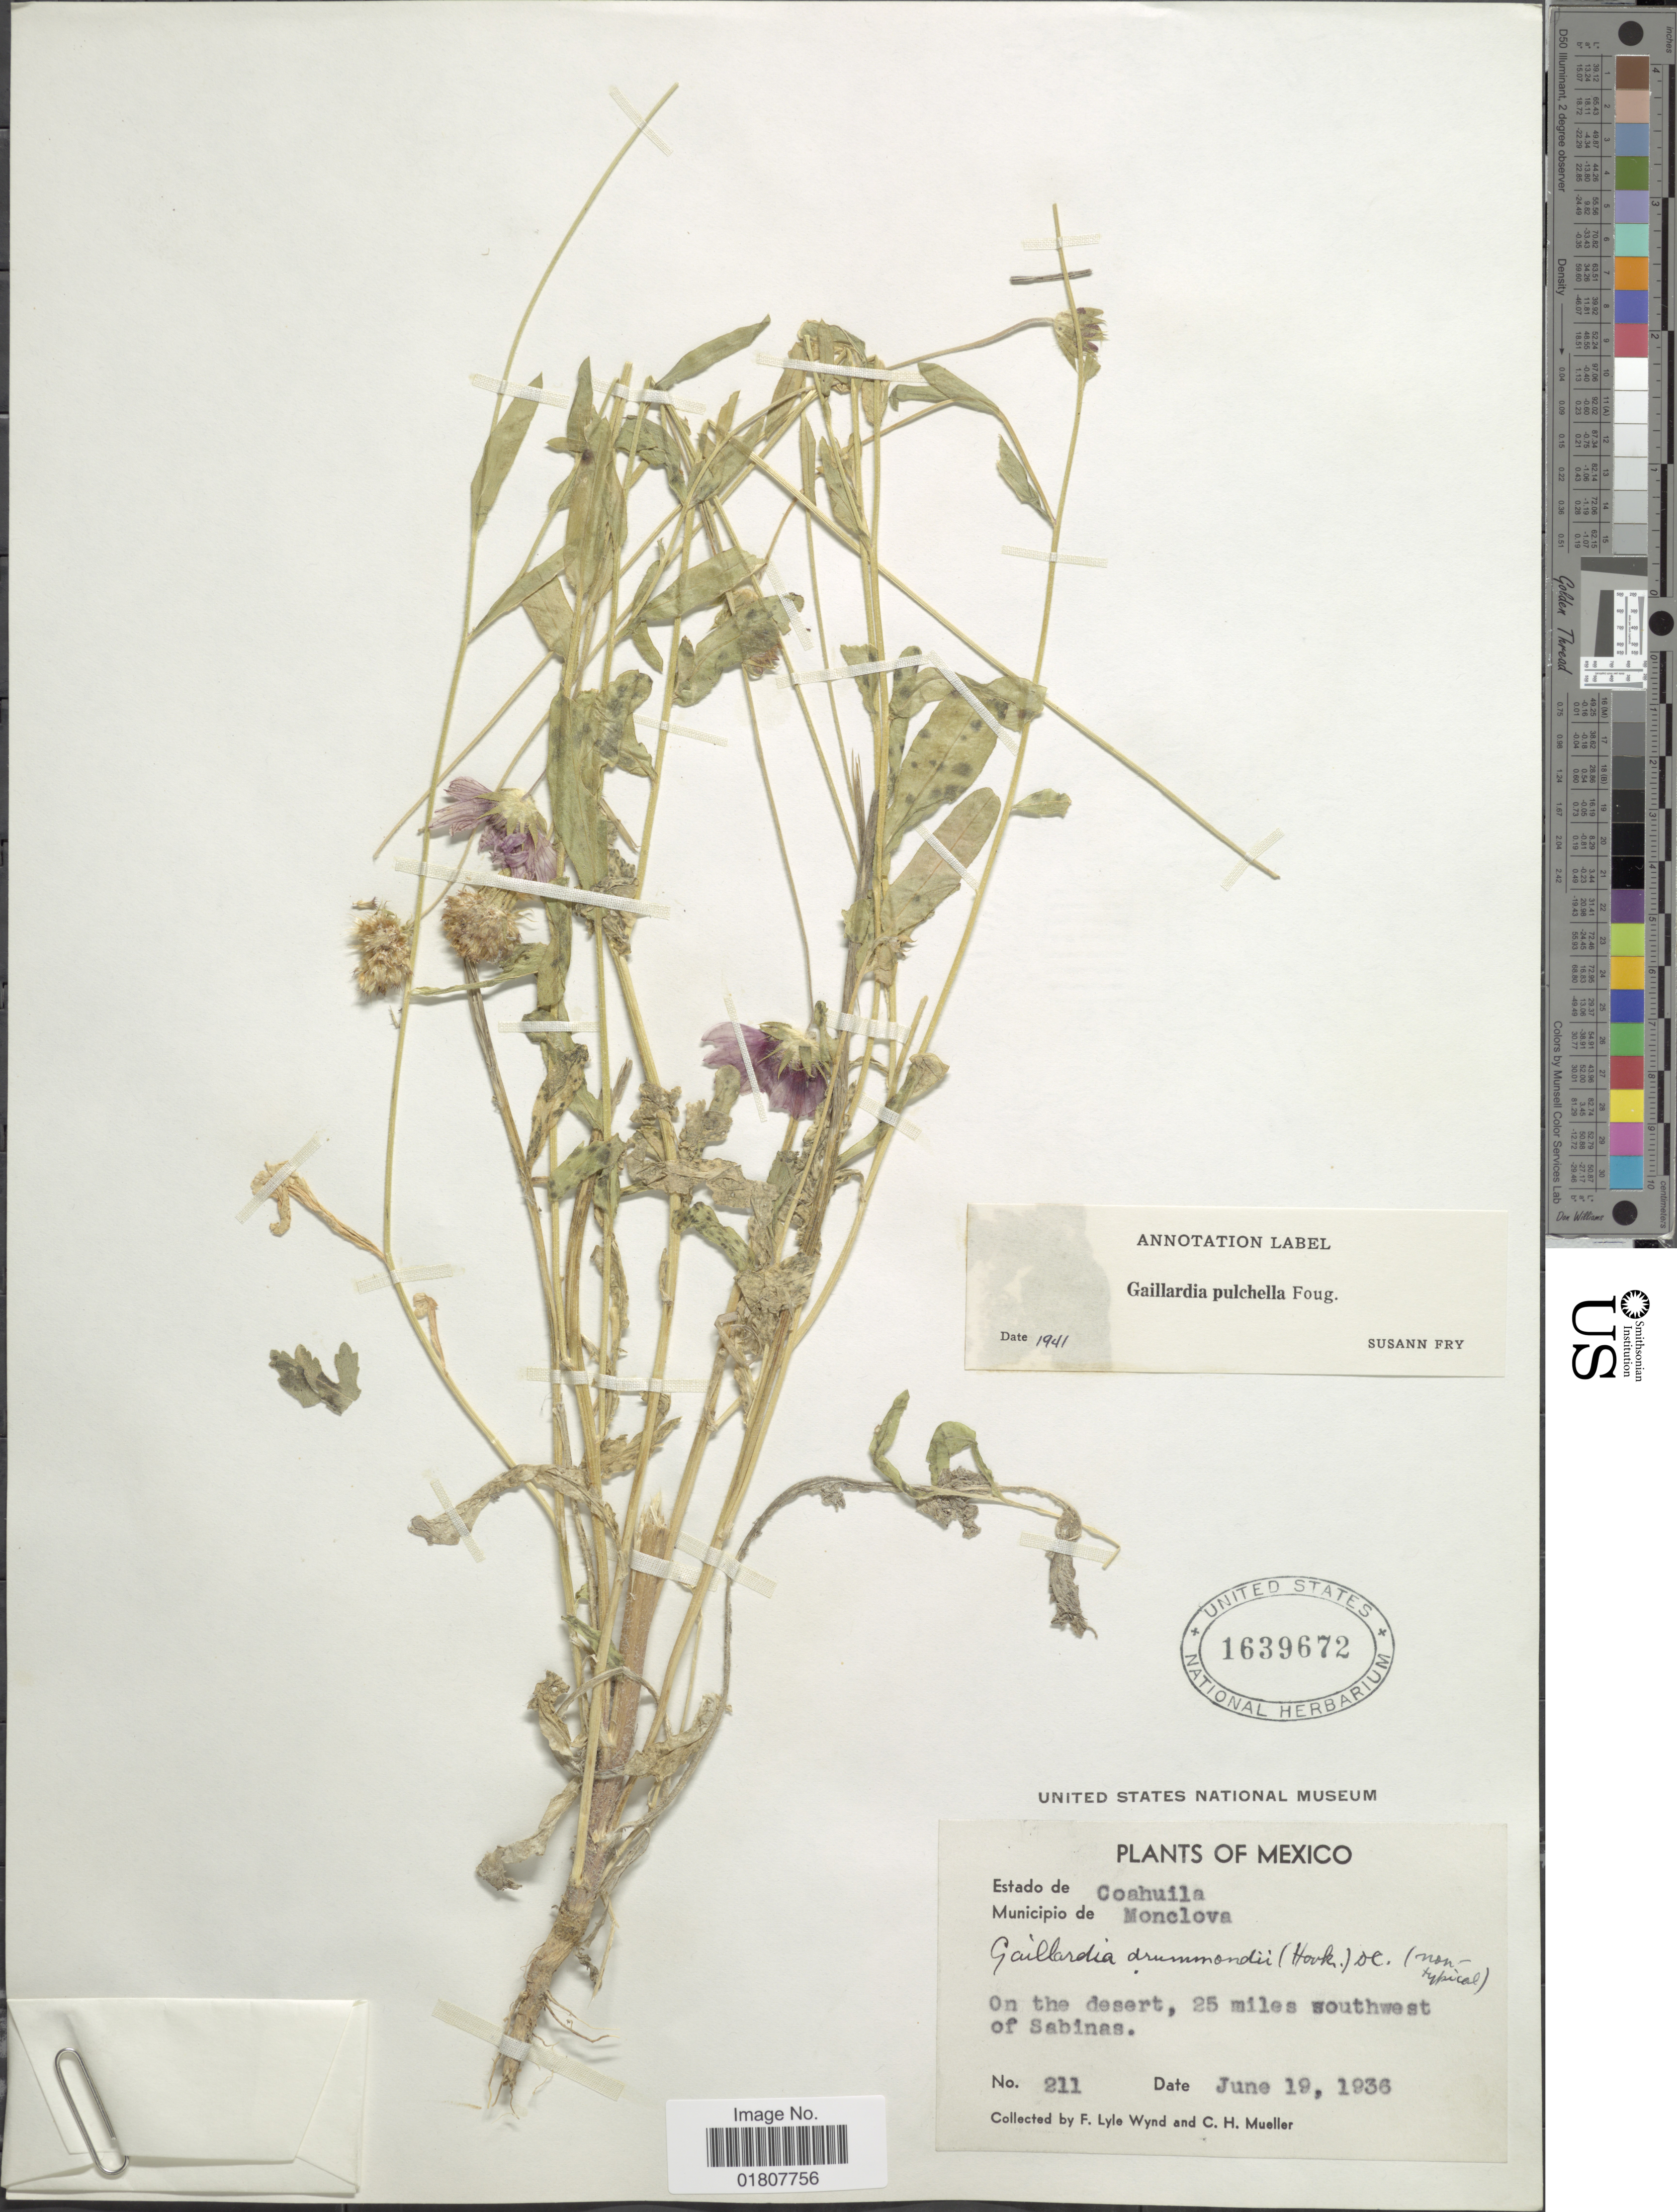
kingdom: Plantae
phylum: Tracheophyta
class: Magnoliopsida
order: Asterales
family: Asteraceae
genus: Gaillardia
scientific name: Gaillardia pulchella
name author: Foug.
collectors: F. L. Wynd & C. H. Mueller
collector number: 211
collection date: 1936-06-19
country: Mexico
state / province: Coahuila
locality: Municipio de Monclova, 25 miles southwest of Sabinas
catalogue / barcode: US 1639672